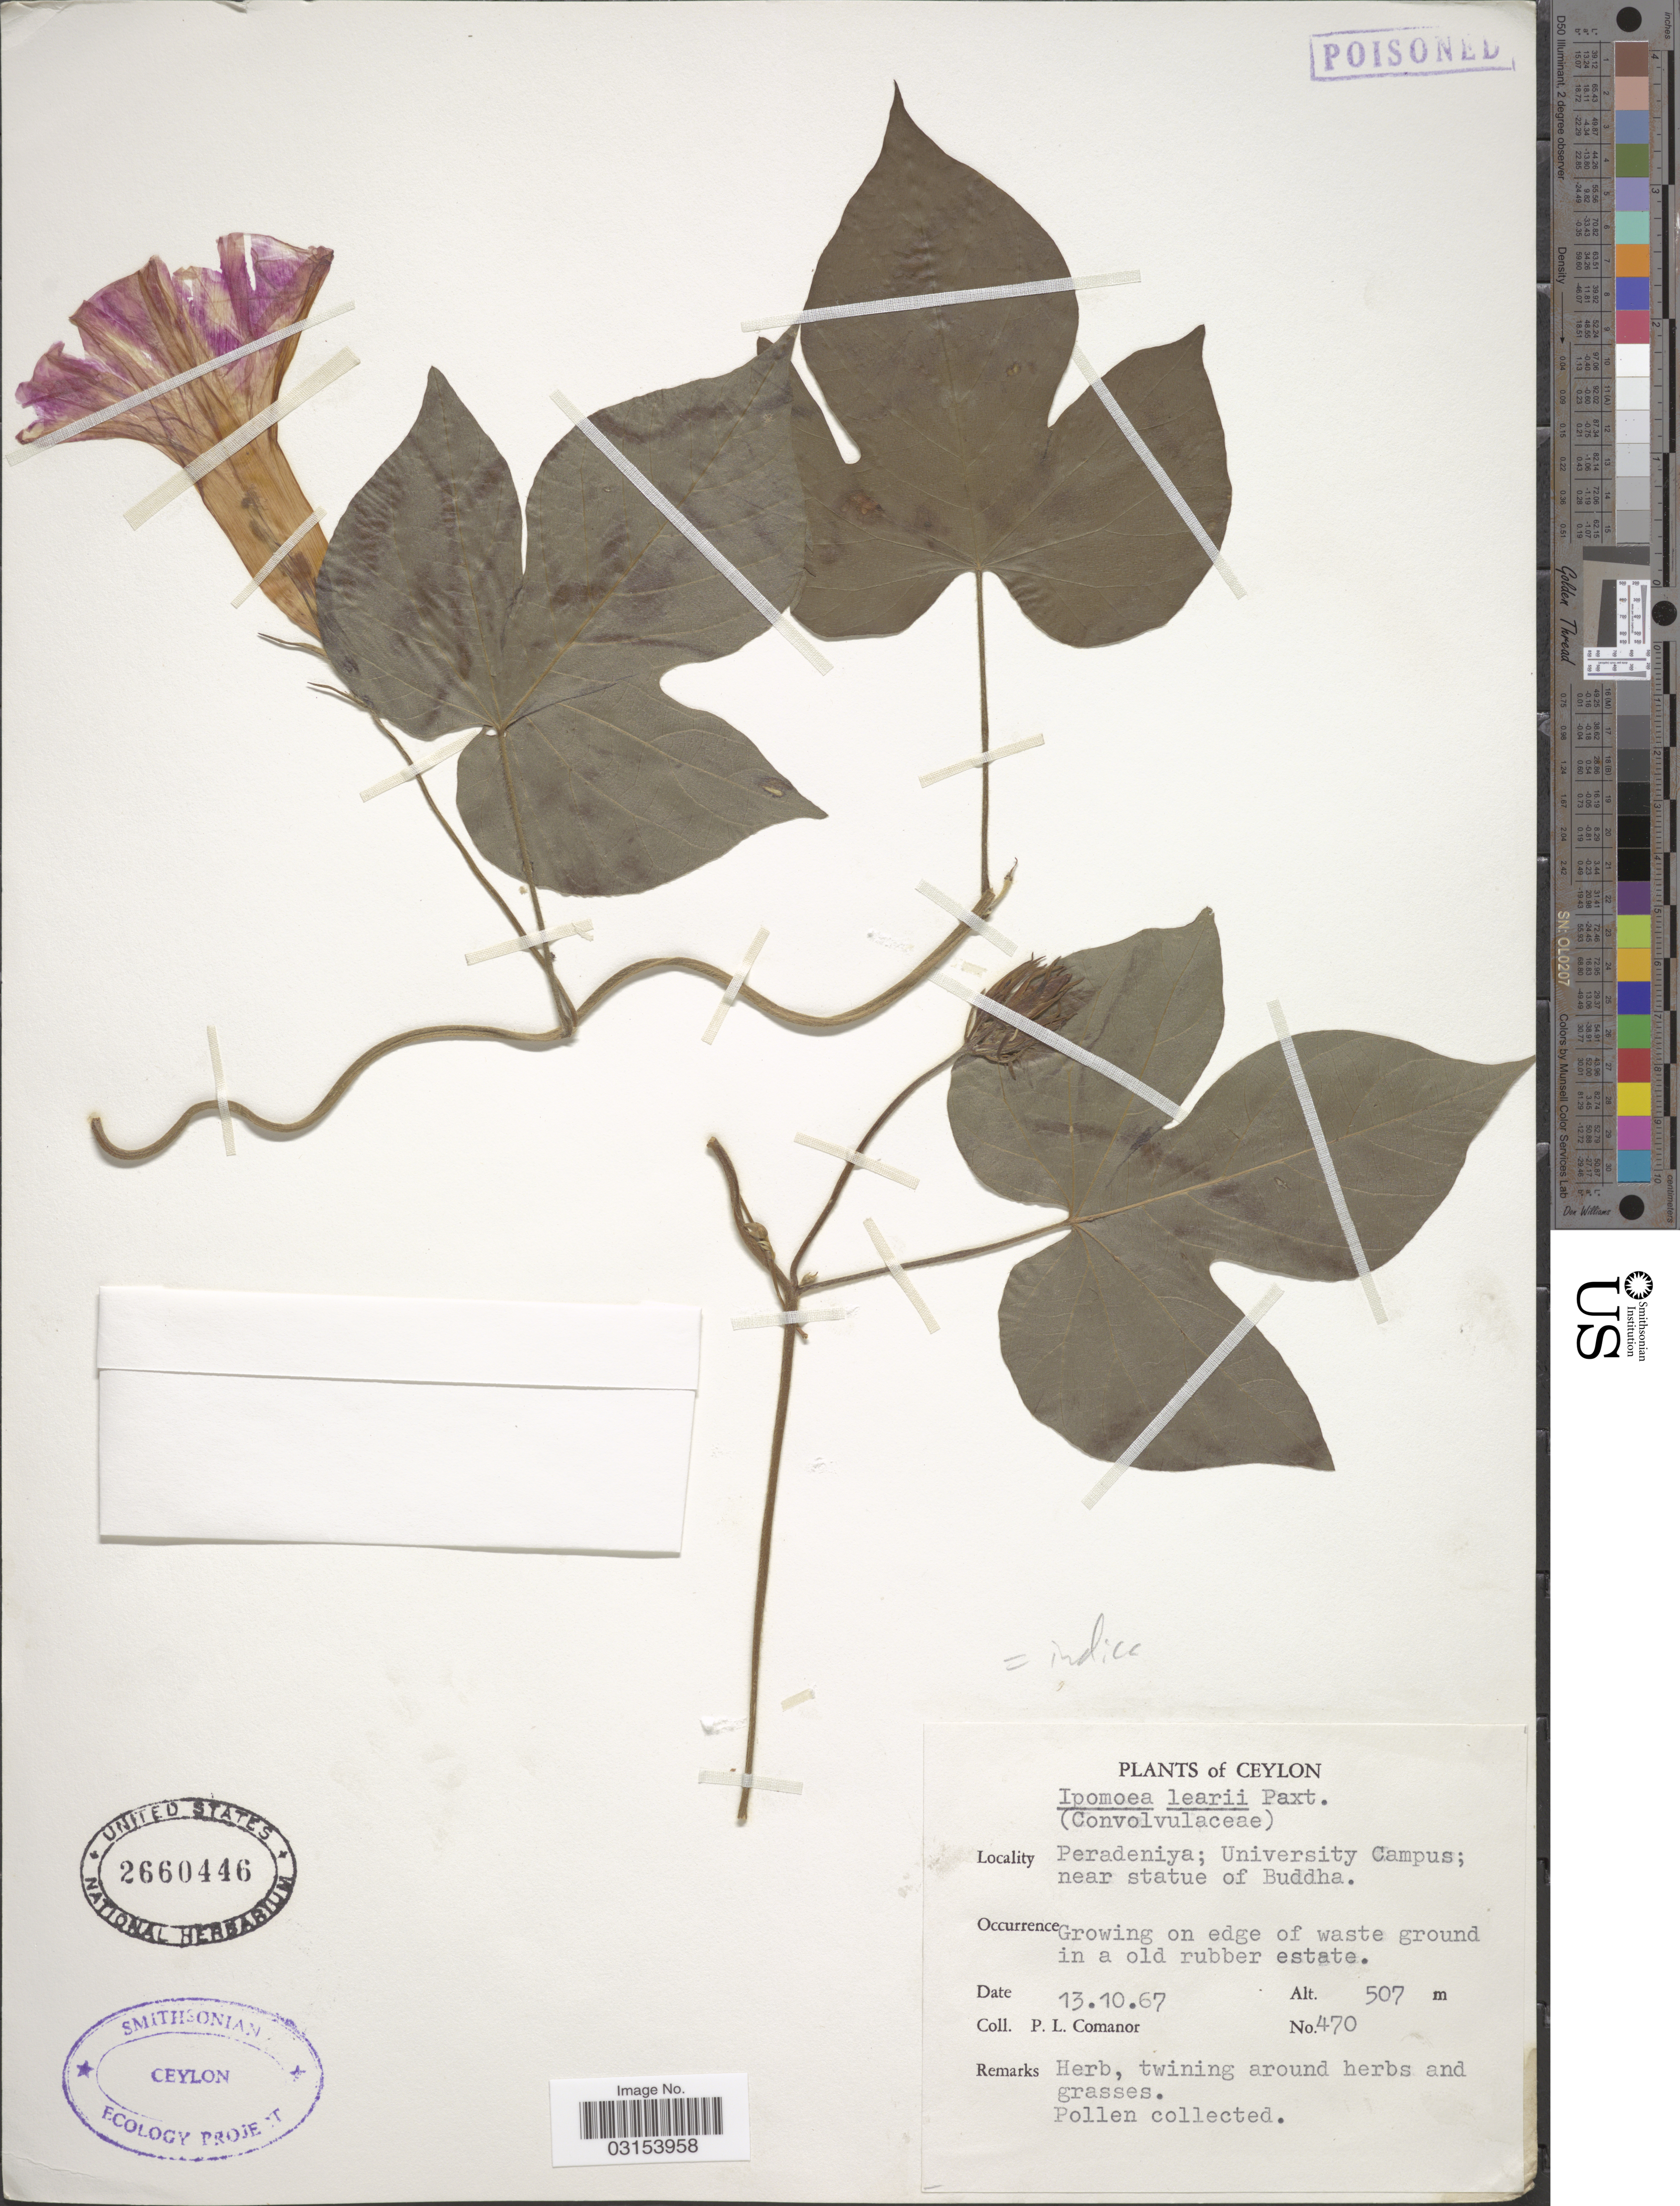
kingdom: Plantae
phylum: Tracheophyta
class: Magnoliopsida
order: Solanales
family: Convolvulaceae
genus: Ipomoea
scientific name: Ipomoea indica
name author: (Burm.) Merr.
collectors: P. Comanor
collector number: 470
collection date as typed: Transcribed d/m/y: 13/10/67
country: Sri Lanka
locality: Ceylon. Peradeniya; University Campus; near statue of Buddha.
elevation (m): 507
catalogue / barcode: US 2660446